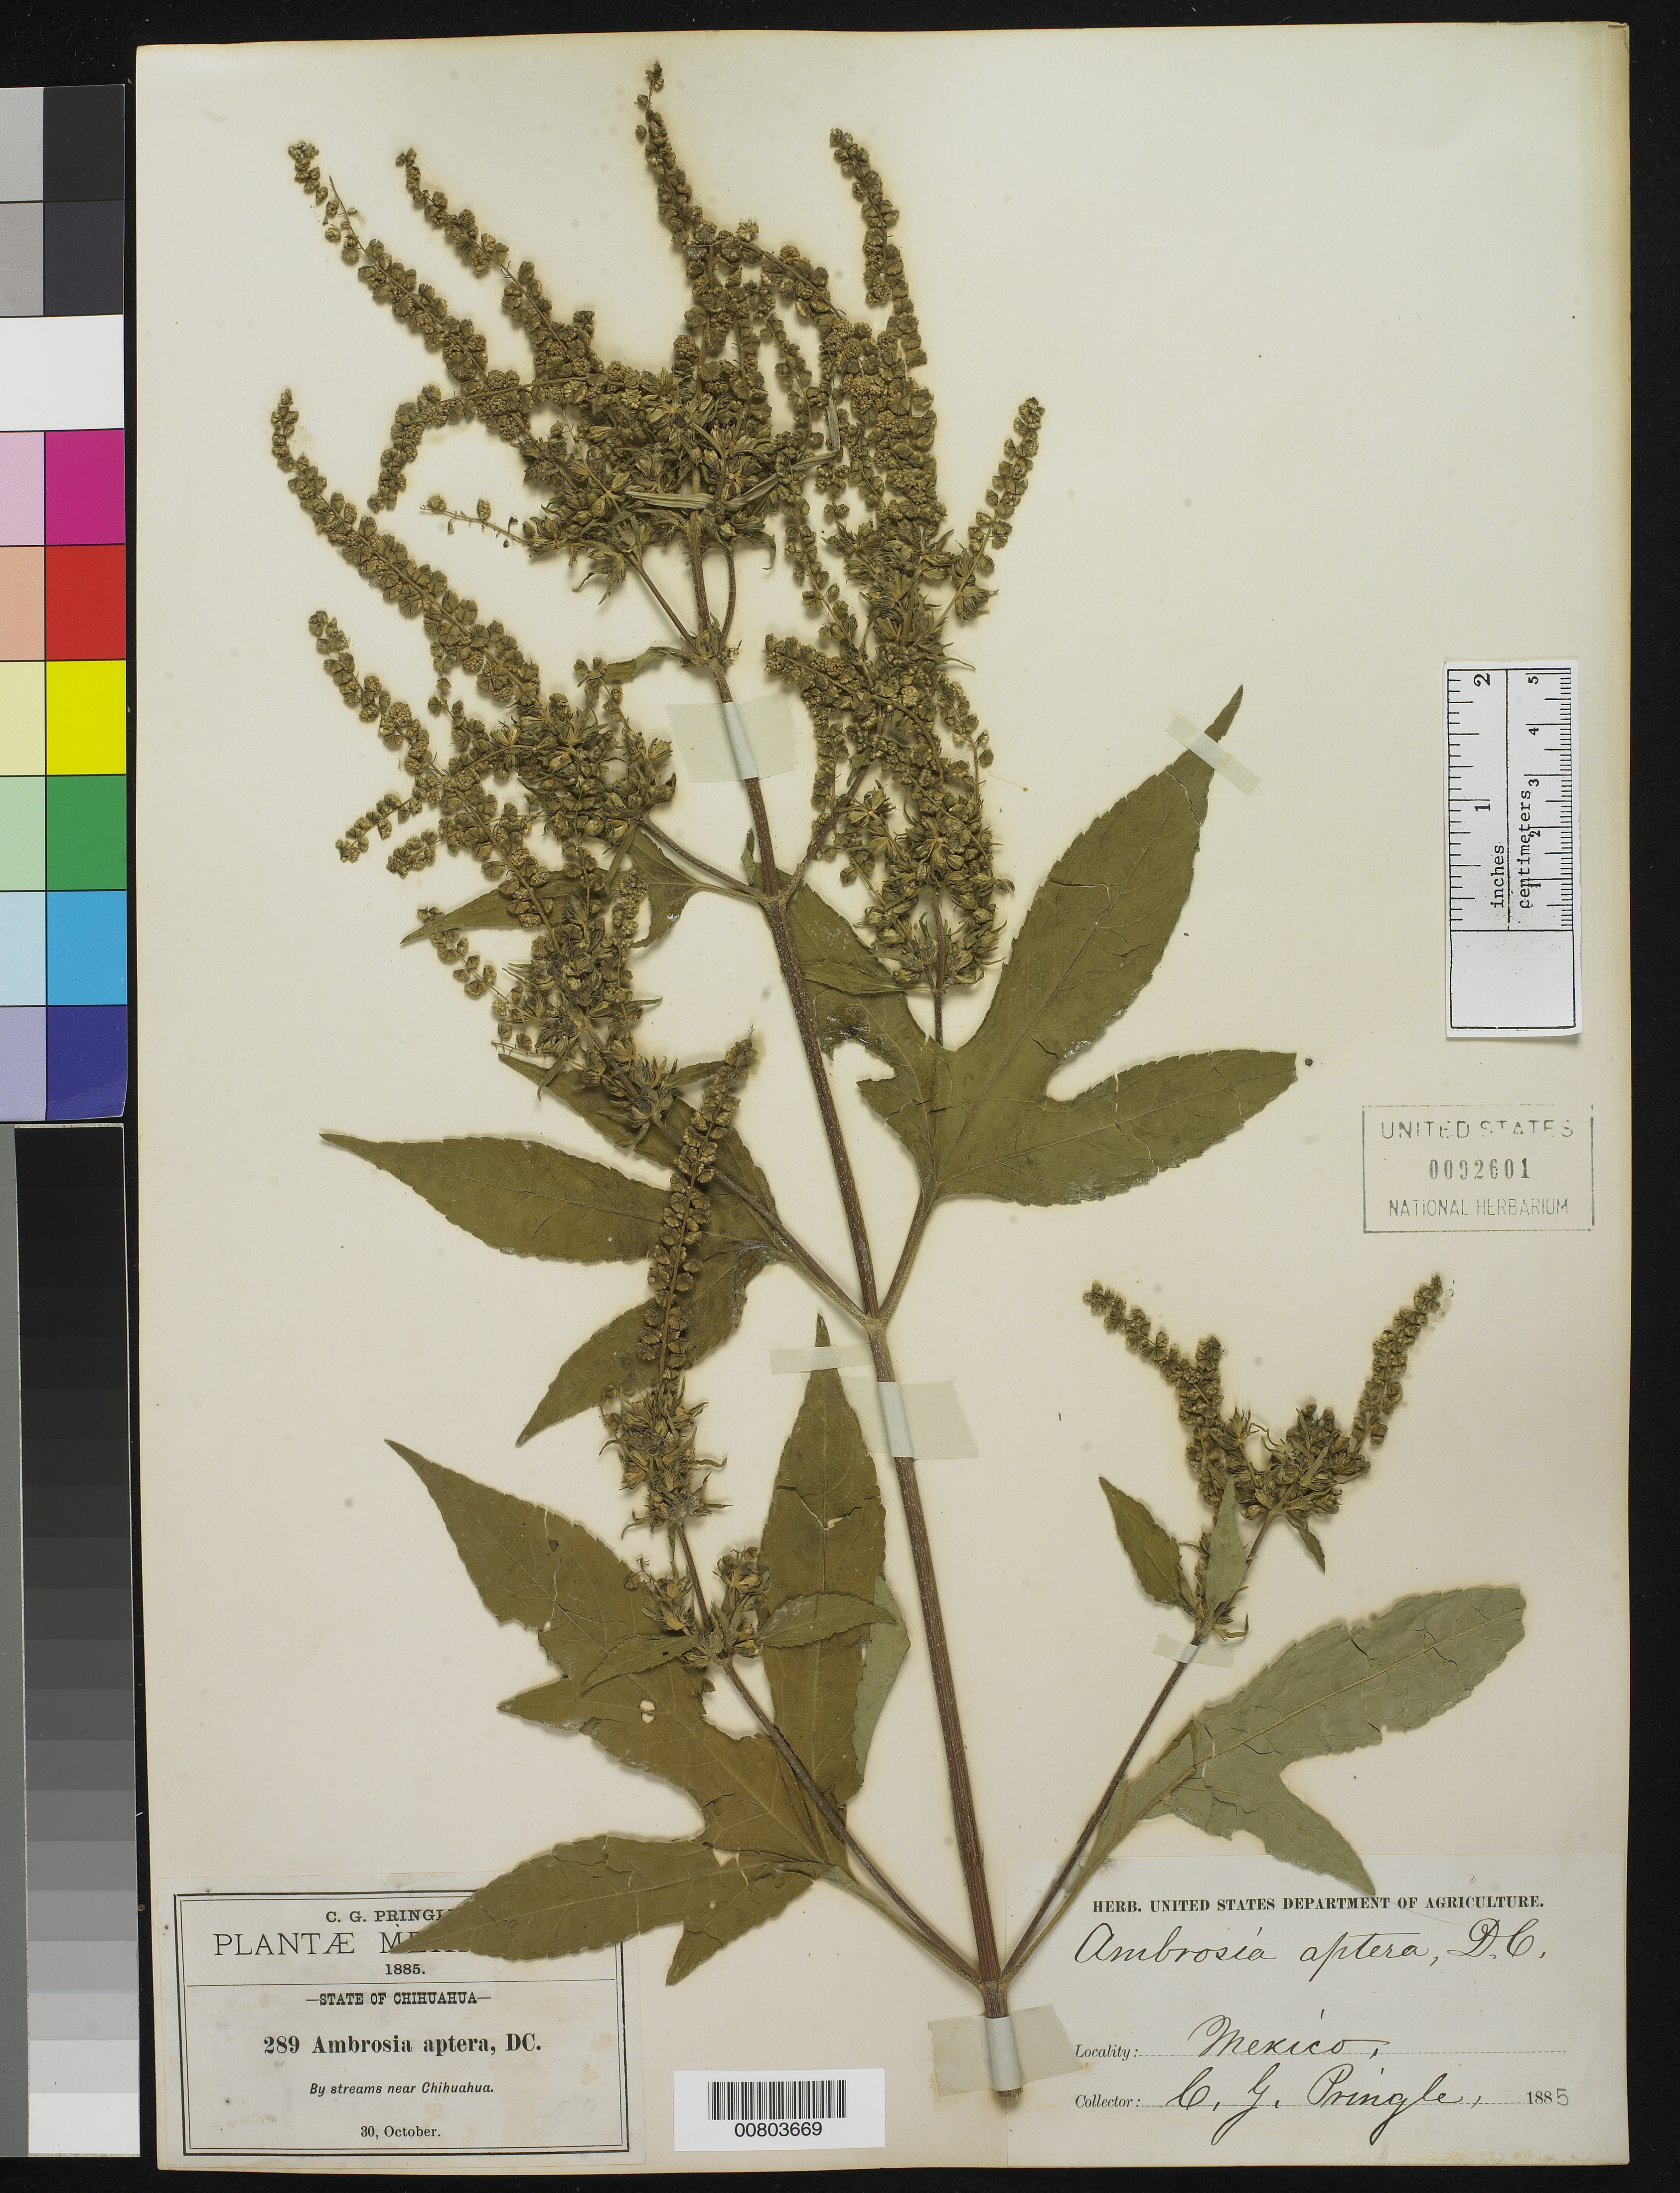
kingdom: Plantae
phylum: Tracheophyta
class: Magnoliopsida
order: Asterales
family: Asteraceae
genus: Ambrosia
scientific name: Ambrosia aptera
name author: (DC.) DC.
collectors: C. G. Pringle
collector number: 289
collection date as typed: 30 Oct 1885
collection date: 1885-10-30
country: Mexico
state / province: Chihuahua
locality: Near Chihuahua.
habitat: By streams.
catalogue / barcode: US 92601